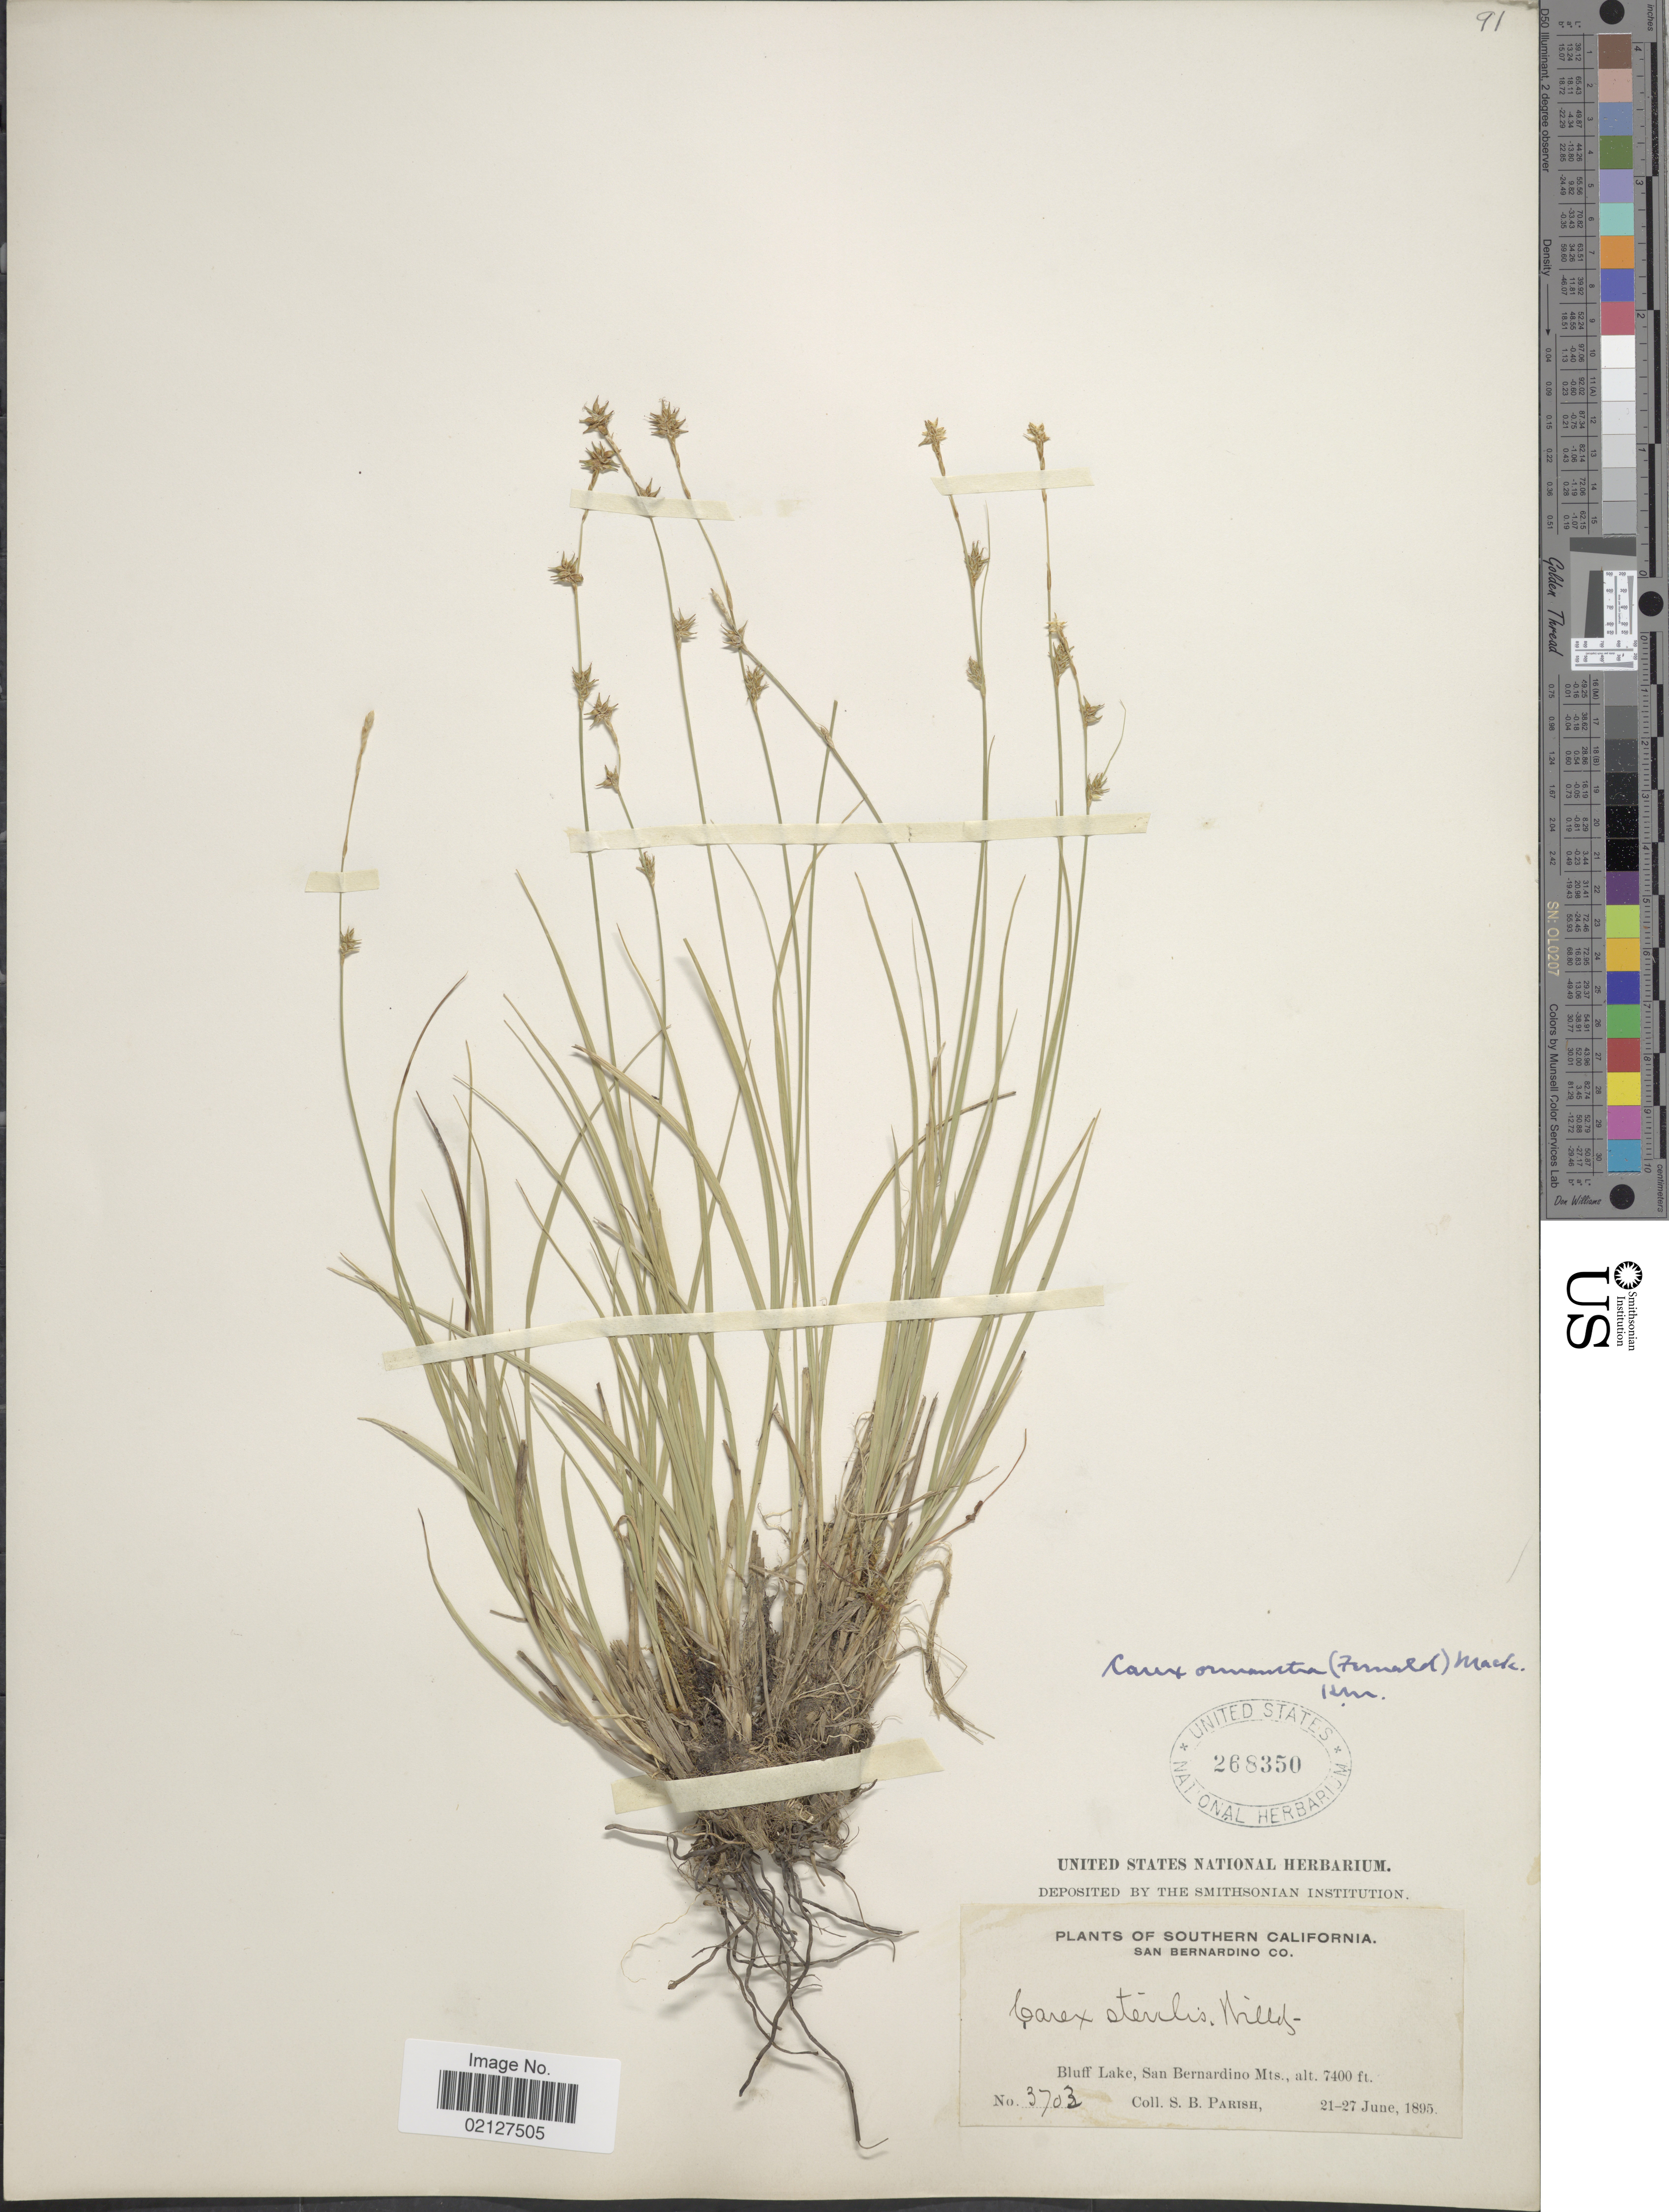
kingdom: Plantae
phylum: Tracheophyta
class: Liliopsida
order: Poales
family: Cyperaceae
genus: Carex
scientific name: Carex echinata subsp. echinata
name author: Murray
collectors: S. B. Parish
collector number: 3703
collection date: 1895-06-21/1895-06-27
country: United States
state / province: California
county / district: San Bernardino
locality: Southern California, San Bernardino Co., Bluff Lake, San Bernardino Mts.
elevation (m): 2256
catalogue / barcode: US 268350